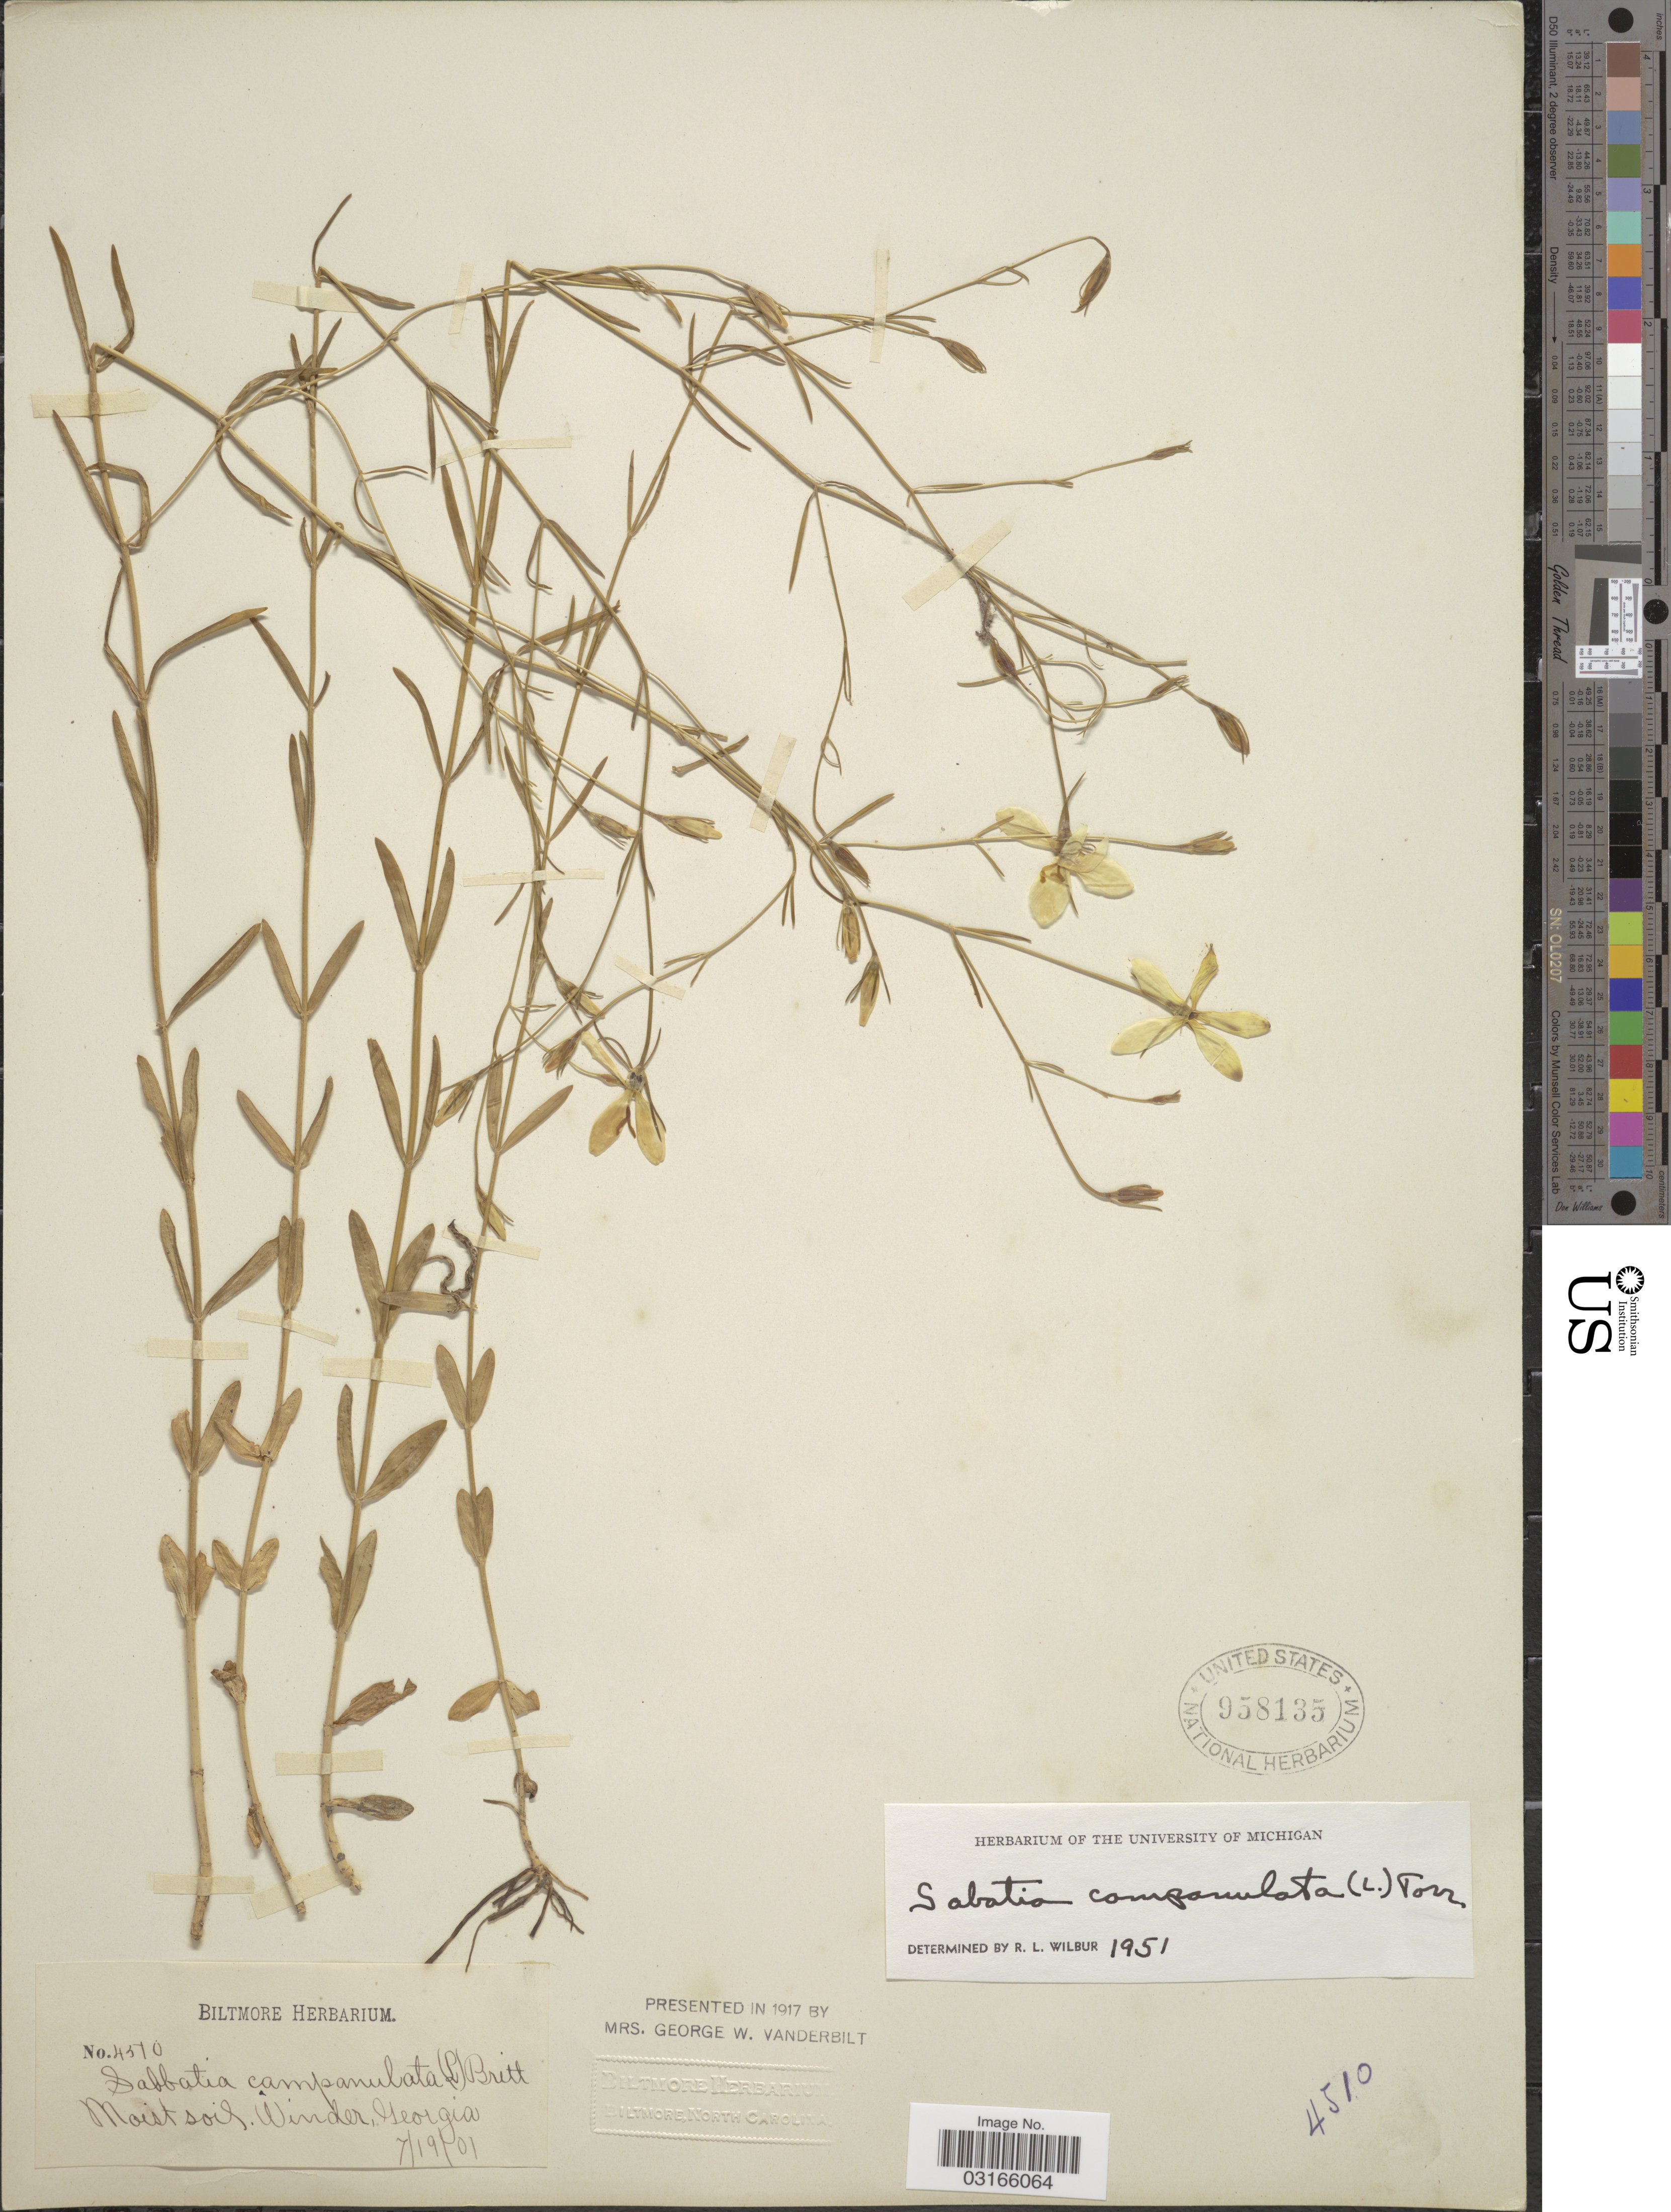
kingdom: Plantae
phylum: Tracheophyta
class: Magnoliopsida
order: Gentianales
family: Gentianaceae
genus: Sabatia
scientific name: Sabatia campanulata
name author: (L.) Torr.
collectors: ex herb. Biltmore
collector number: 4510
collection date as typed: Transcribed d/m/y: 19/7/1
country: United States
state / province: Georgia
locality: Moist soil, Winder.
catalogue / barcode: US 958135